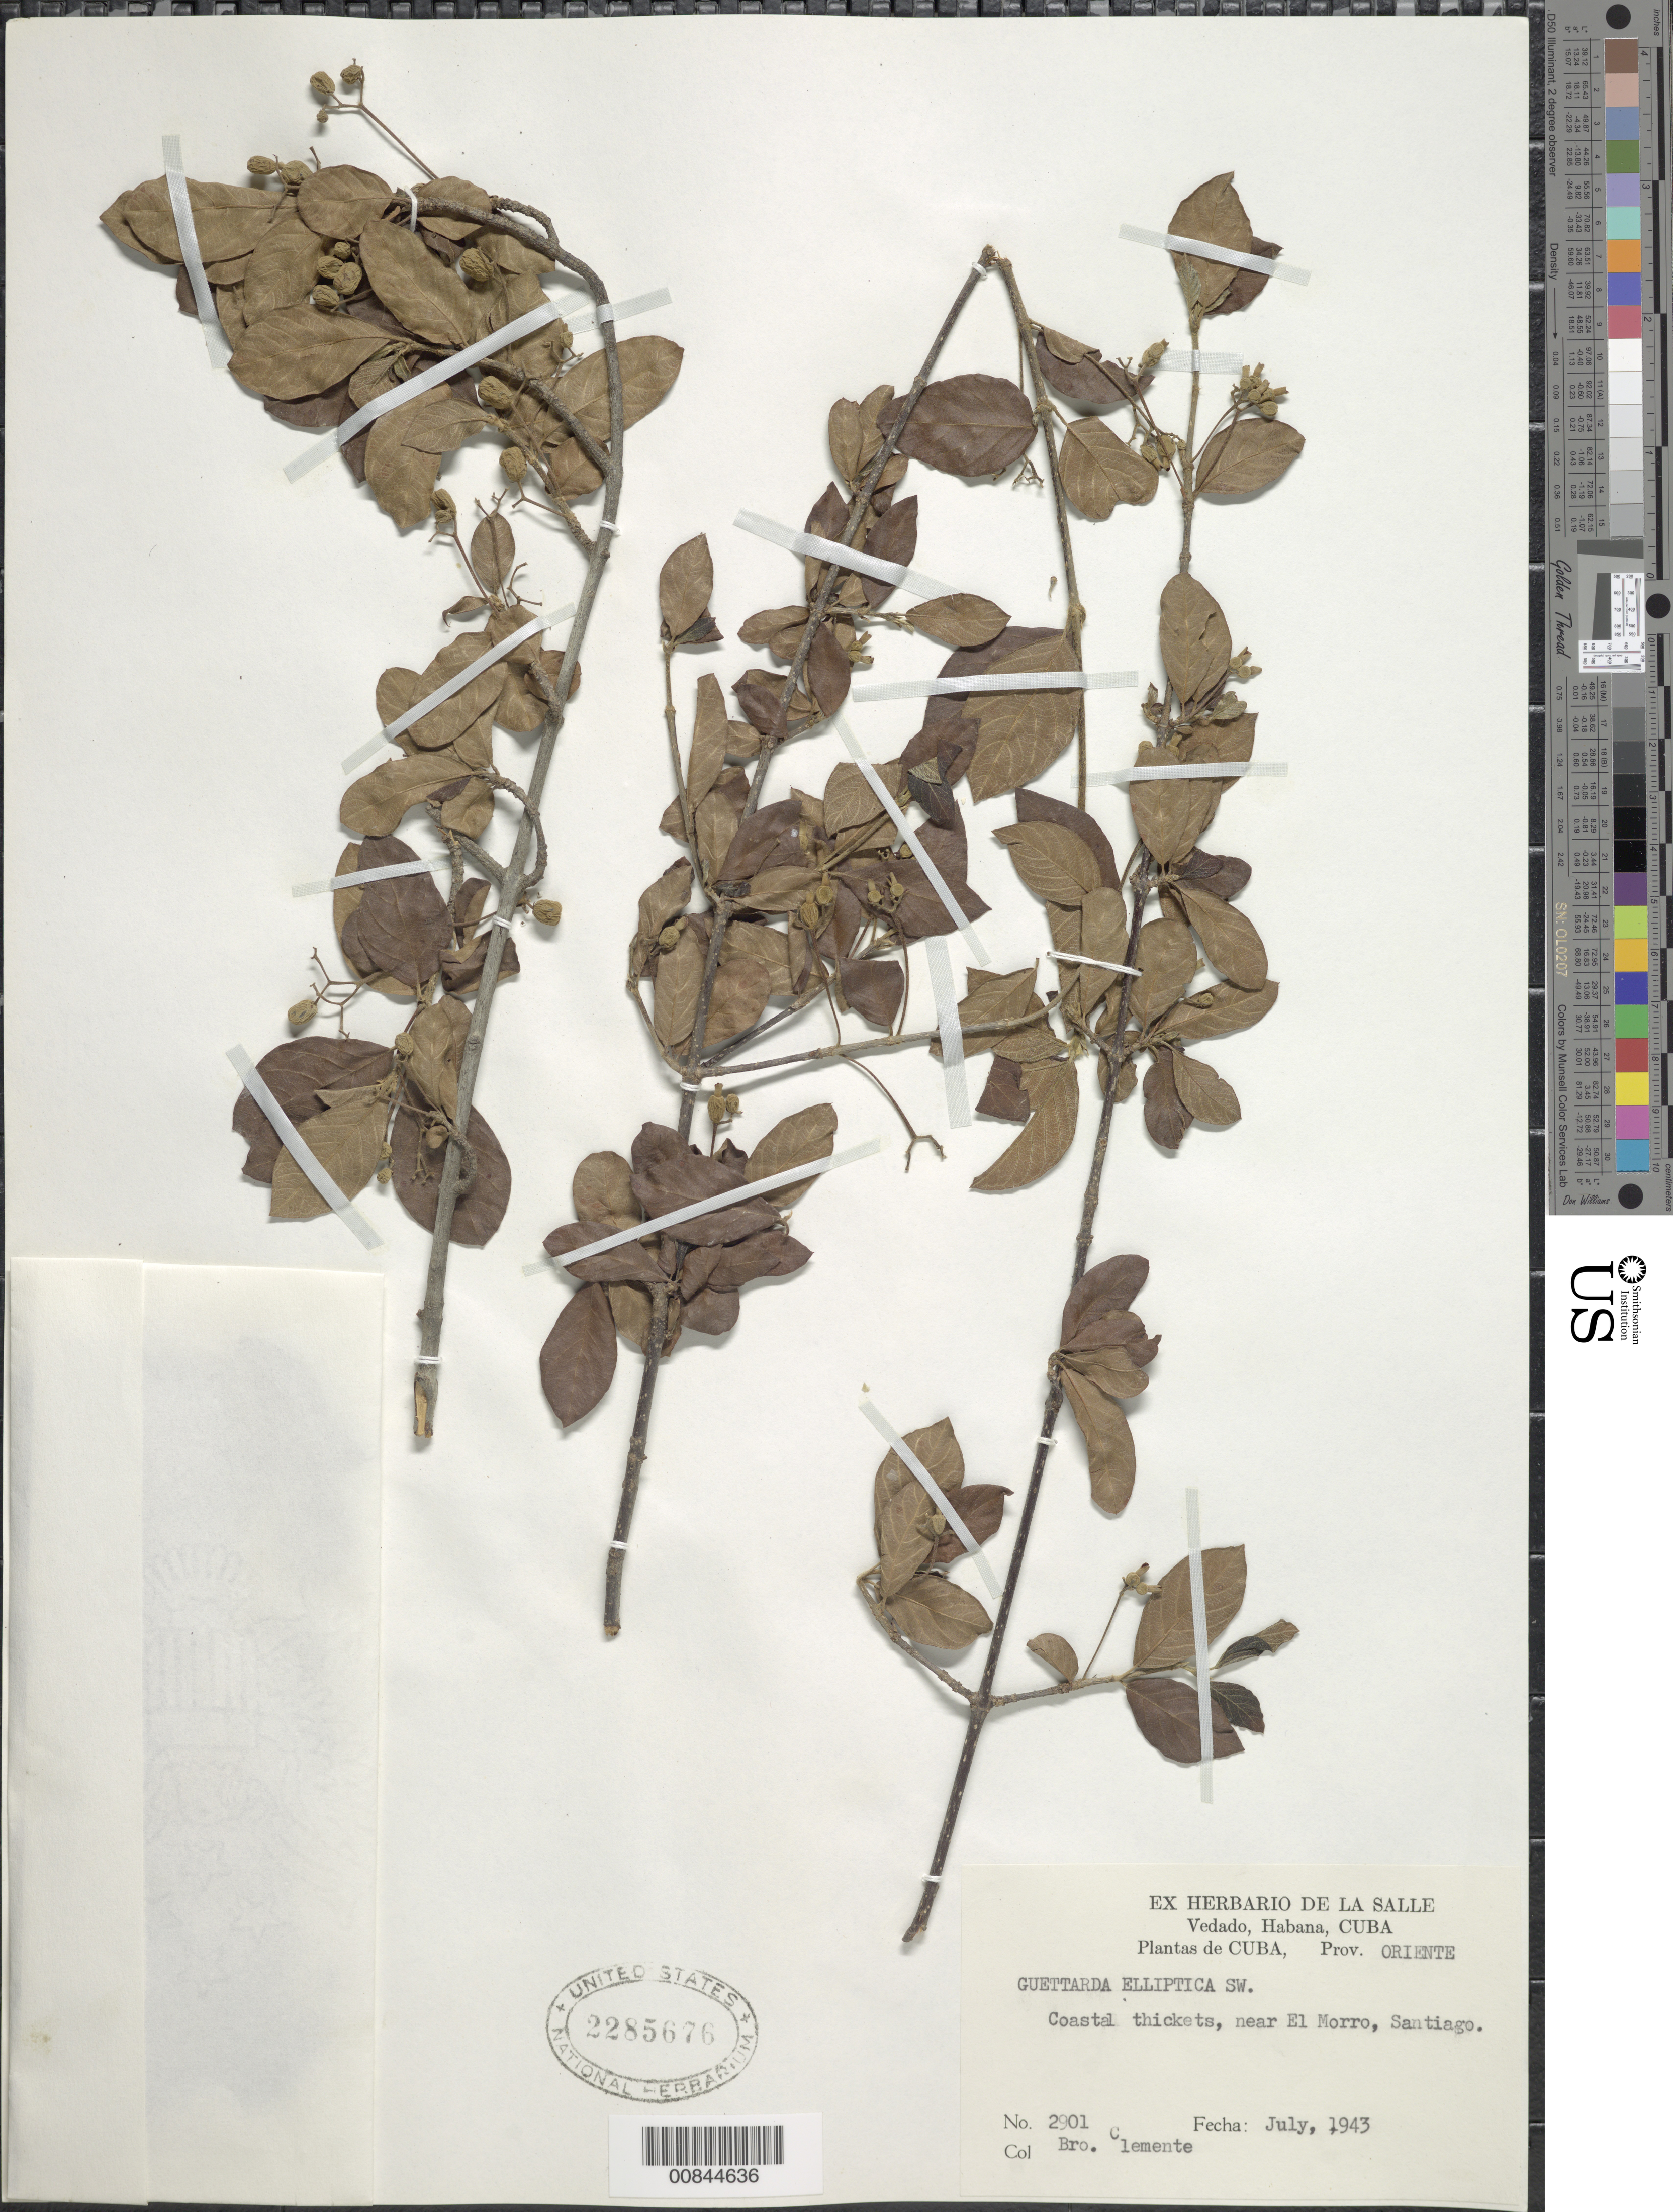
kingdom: Plantae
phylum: Tracheophyta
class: Magnoliopsida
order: Gentianales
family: Rubiaceae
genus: Guettarda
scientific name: Guettarda elliptica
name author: Sw.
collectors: Bro. Clemente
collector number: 2901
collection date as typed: Jul 1943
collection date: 1943-07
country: Cuba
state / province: Oriente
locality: Near El Morro, Santiago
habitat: Coastal thickets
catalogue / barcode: US 2285676